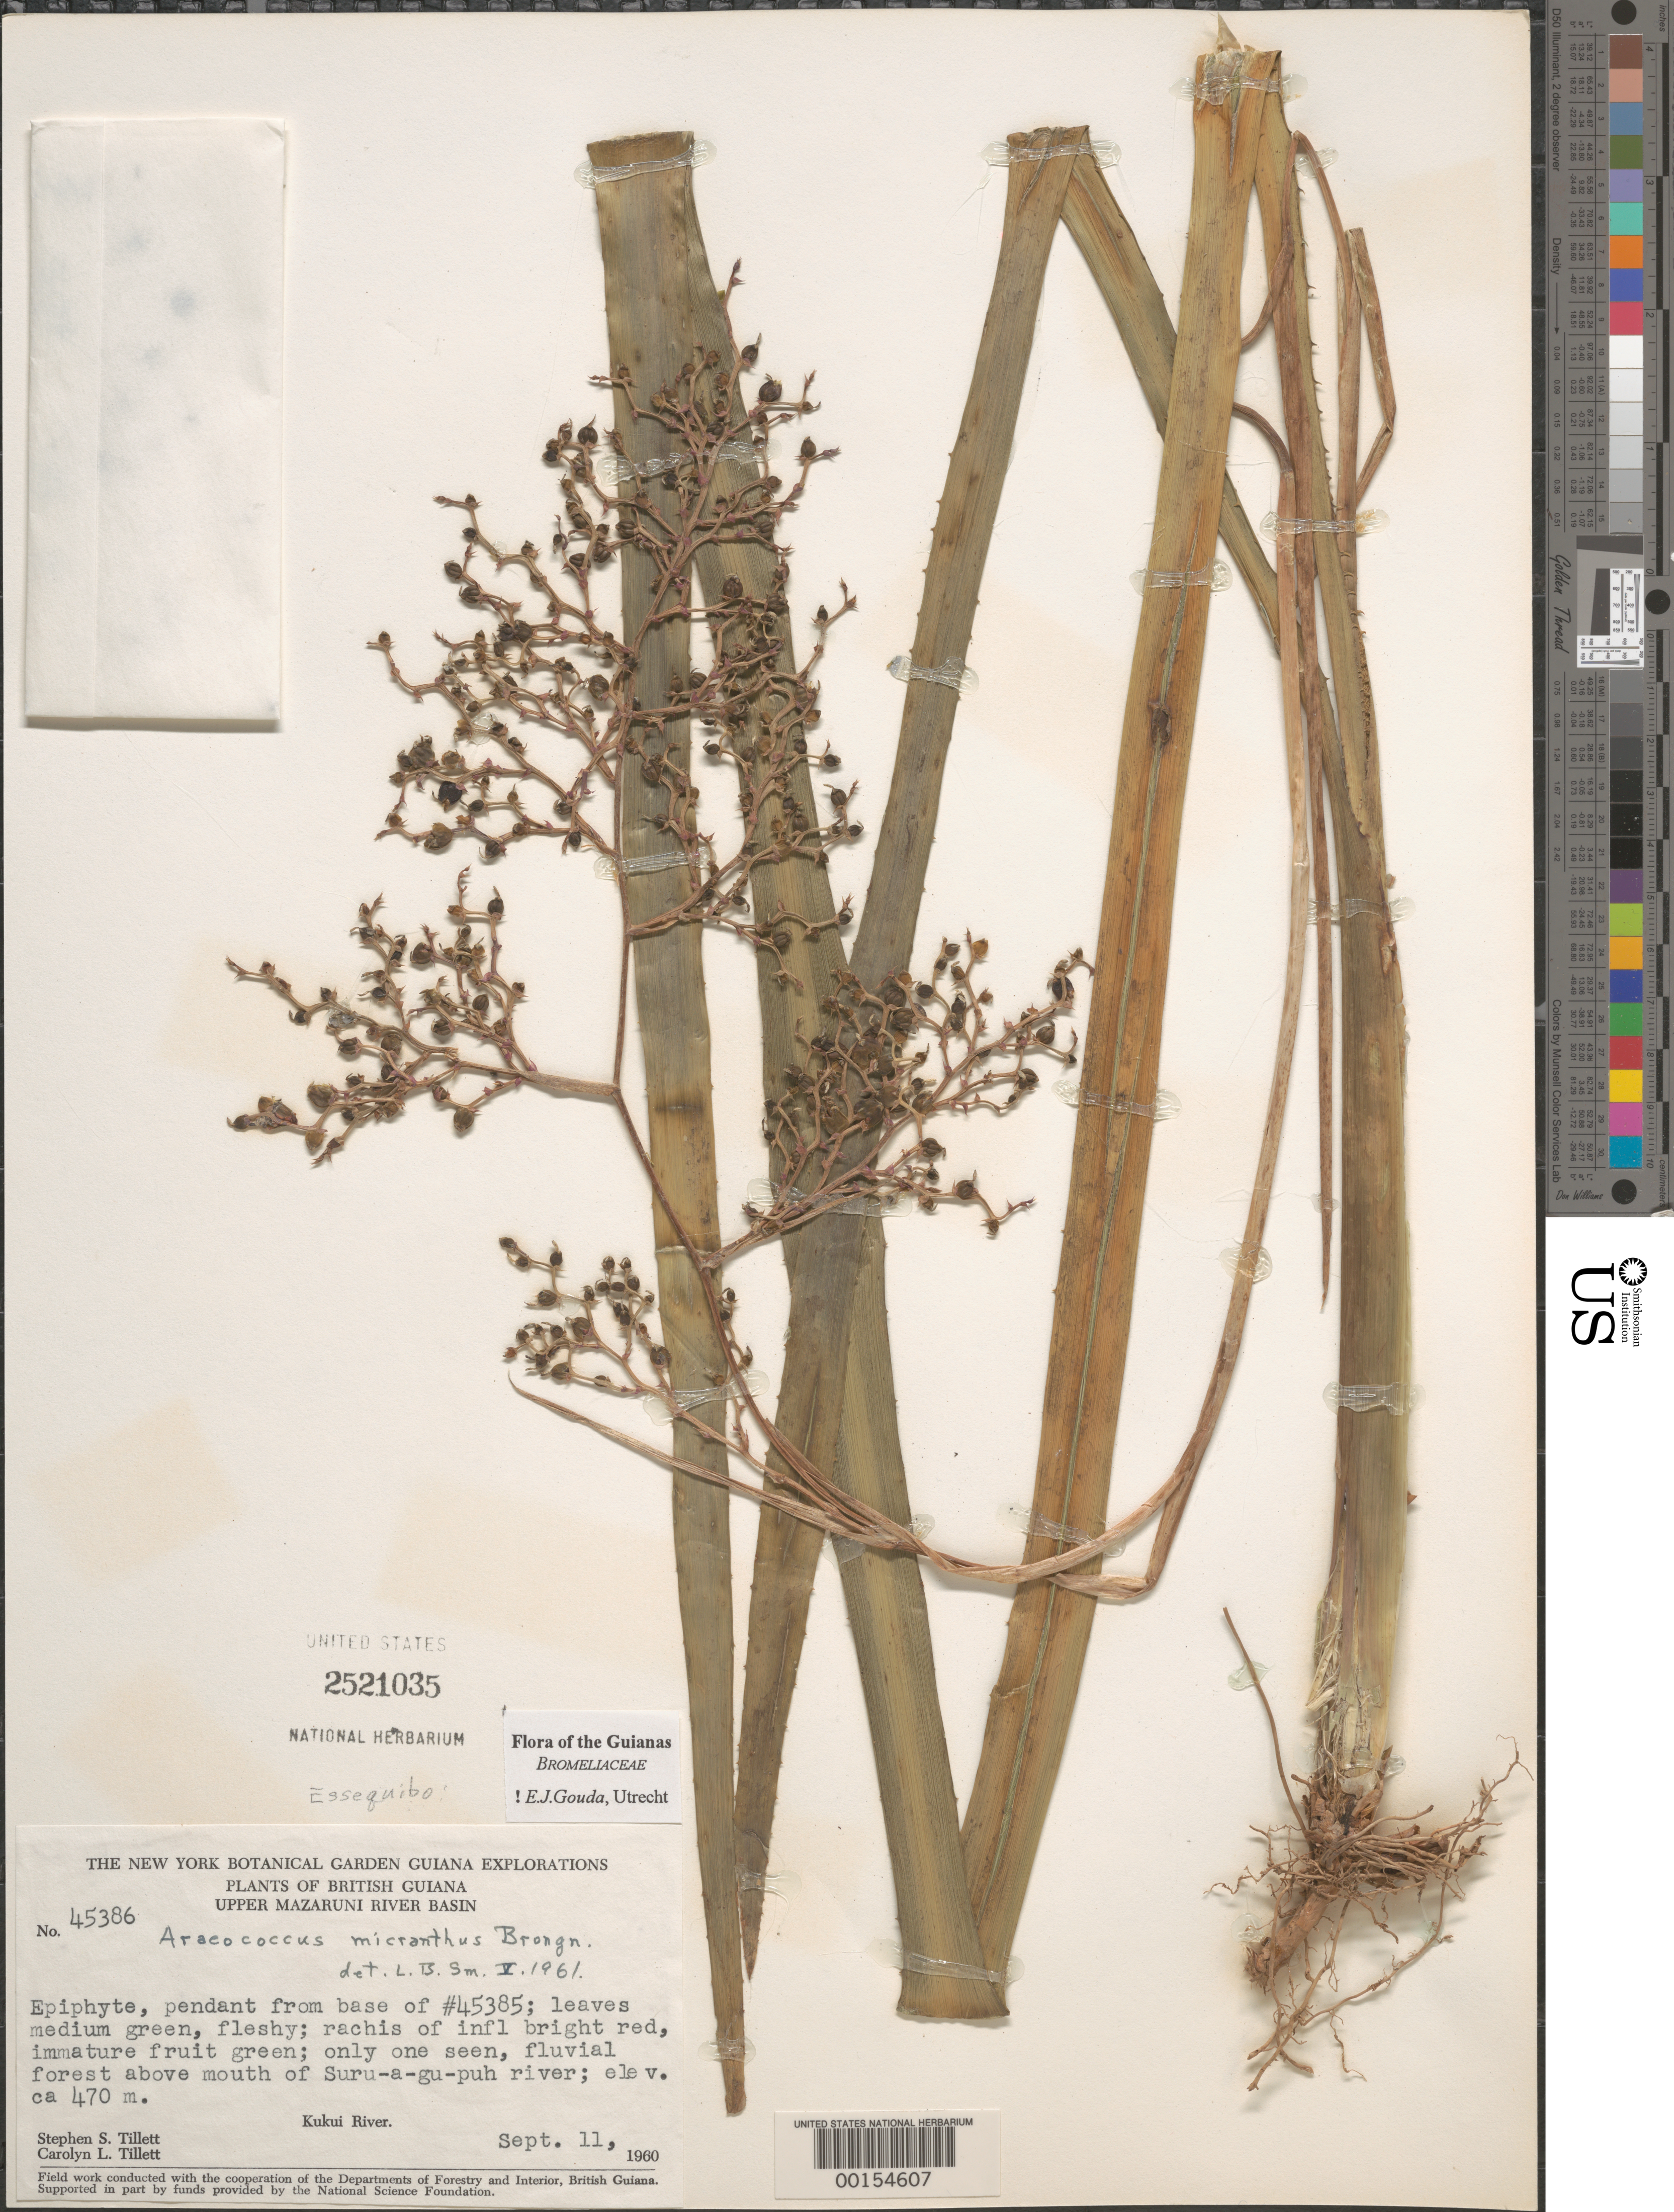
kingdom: Plantae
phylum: Tracheophyta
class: Liliopsida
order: Poales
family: Bromeliaceae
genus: Araeococcus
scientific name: Araeococcus micranthus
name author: Brongn.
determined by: Gouda, E. J.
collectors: S. S. Tillett, C. L. Tillett & R. Boyan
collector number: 45386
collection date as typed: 11-Sep-60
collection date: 1960-09-11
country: Guyana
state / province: Cuyuni-Mazaruni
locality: Kukui R., above mouth of Suru-a-gu-puh R.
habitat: Fluvial forest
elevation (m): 470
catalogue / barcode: US 2521035